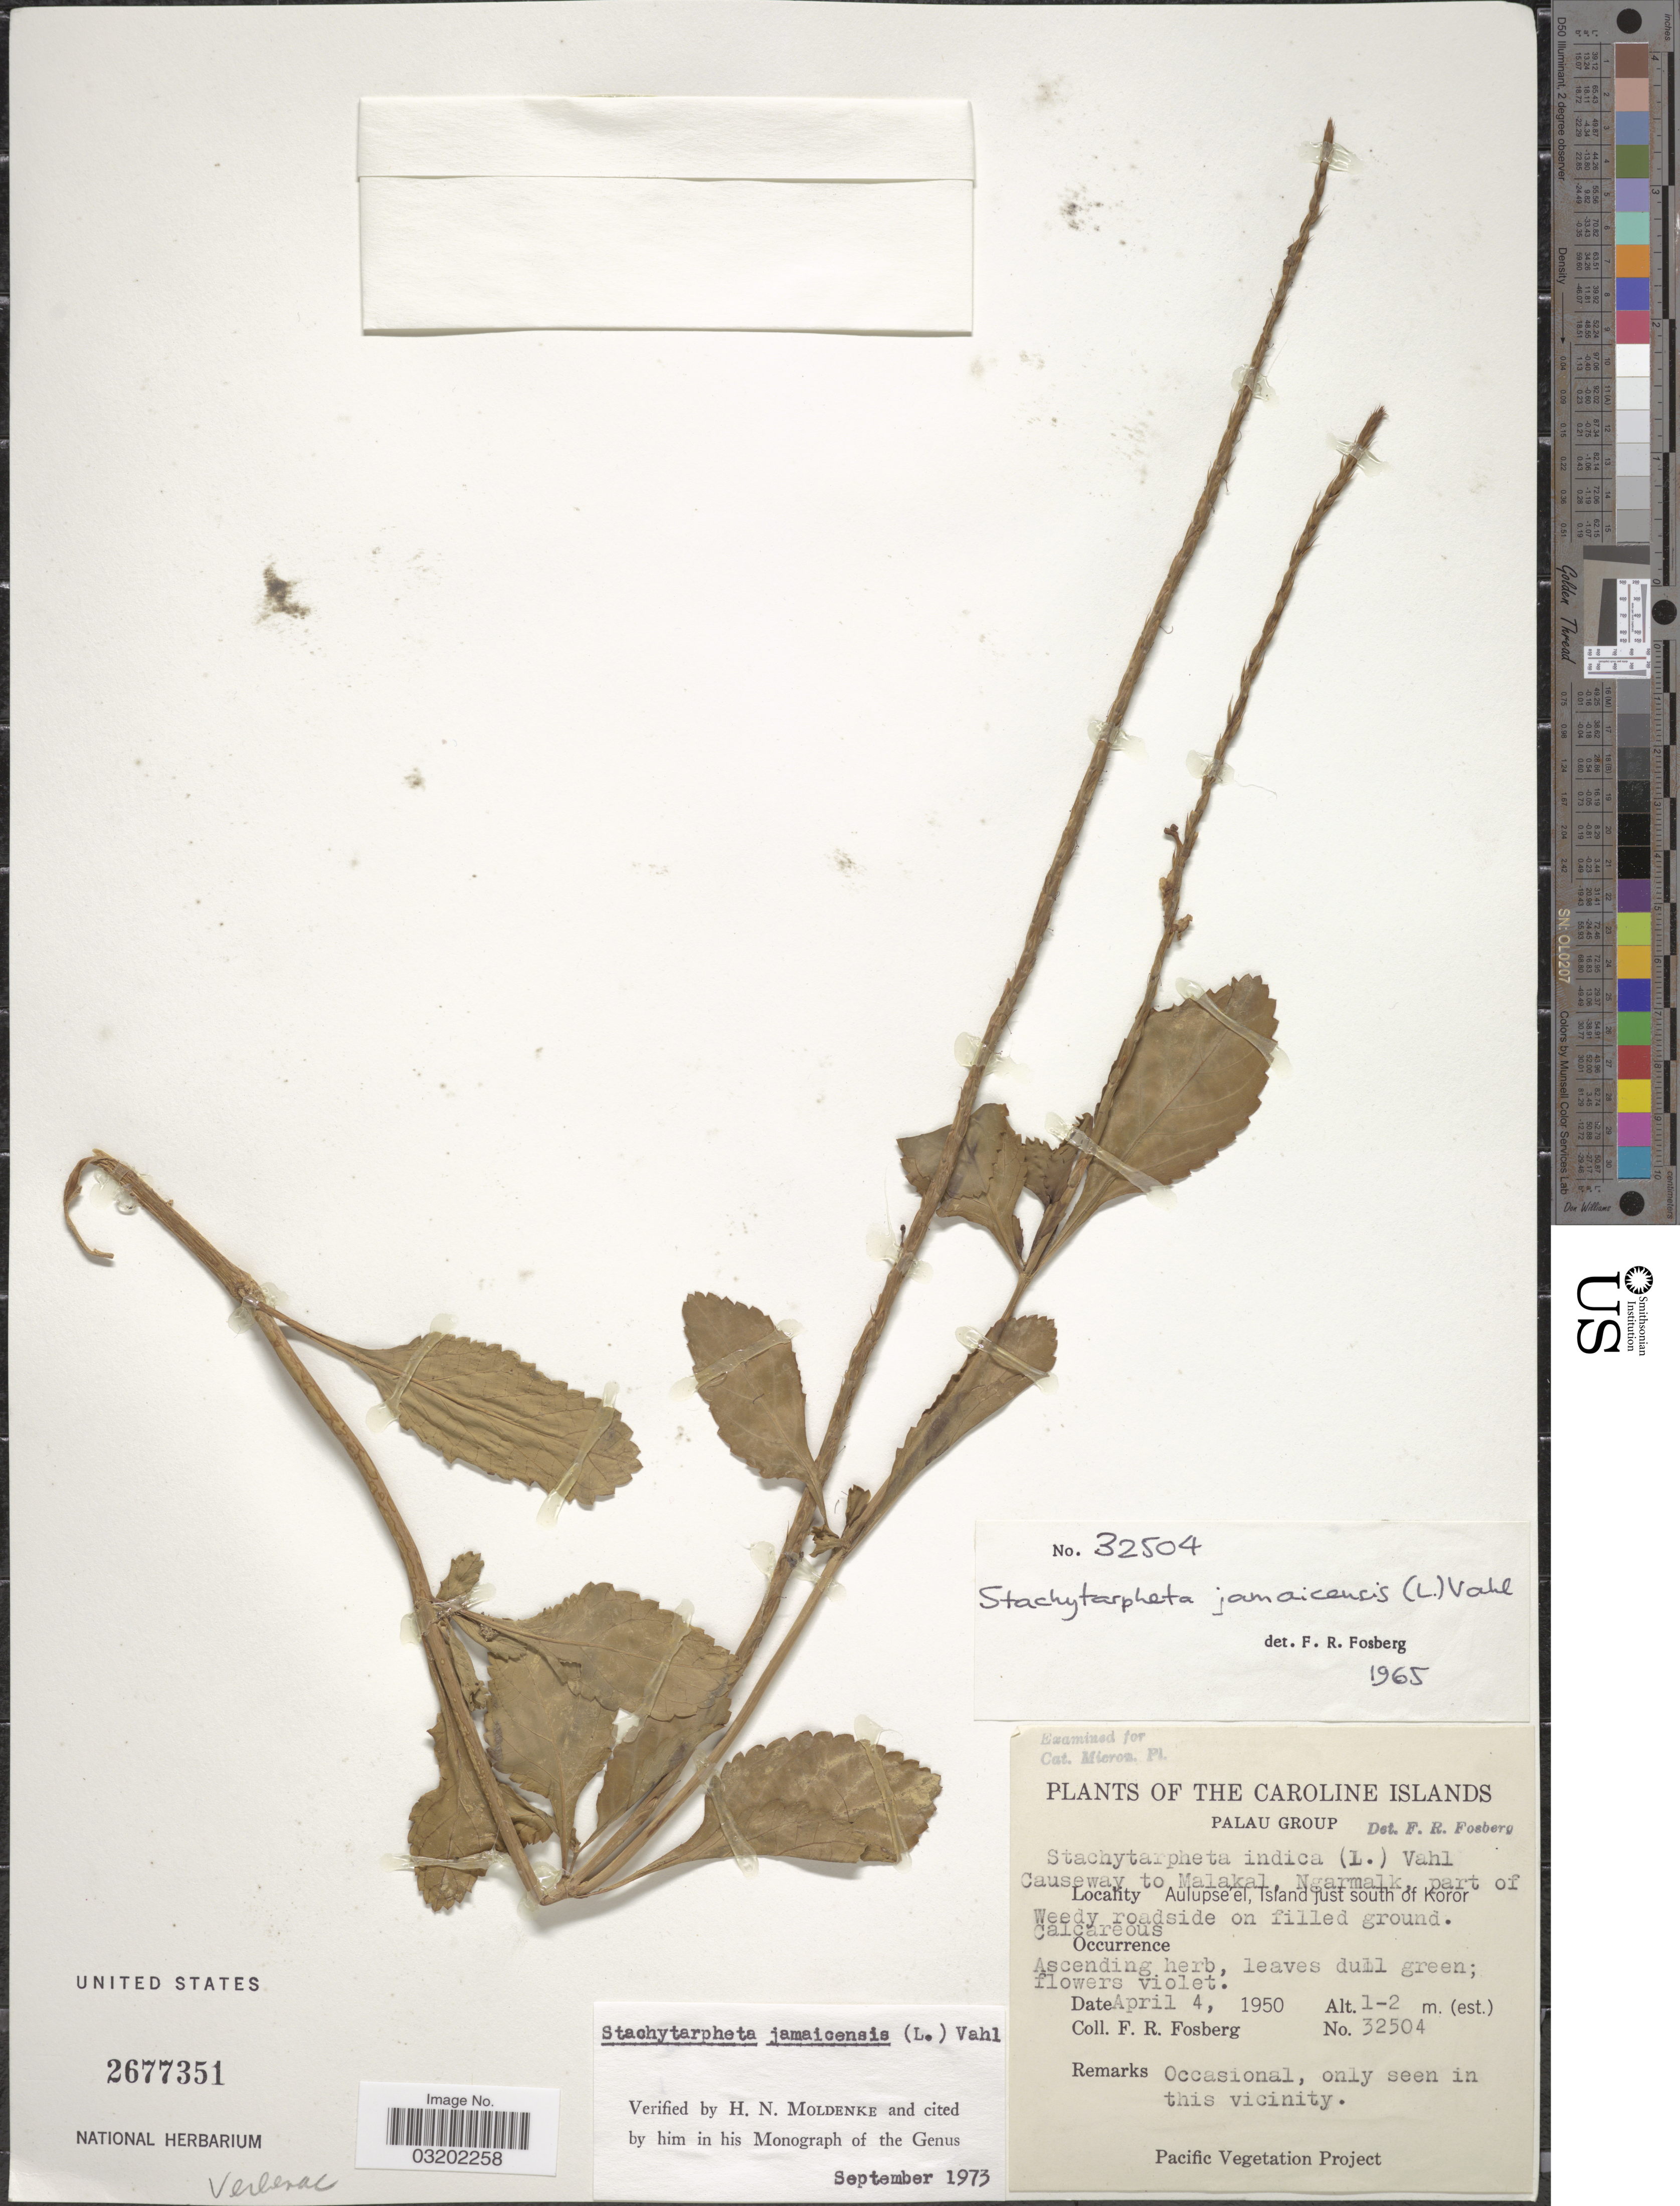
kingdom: Plantae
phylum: Tracheophyta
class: Magnoliopsida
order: Lamiales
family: Verbenaceae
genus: Stachytarpheta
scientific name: Stachytarpheta jamaicensis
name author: (L.) Vahl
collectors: F. R. Fosberg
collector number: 32504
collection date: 1950-04-04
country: Palau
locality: Caroline Islands. Palau Group. Causeway to Malakal, Ngarmalk, part of Aulupse'el, island just south of Koror.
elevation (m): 1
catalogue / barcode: US 2677351